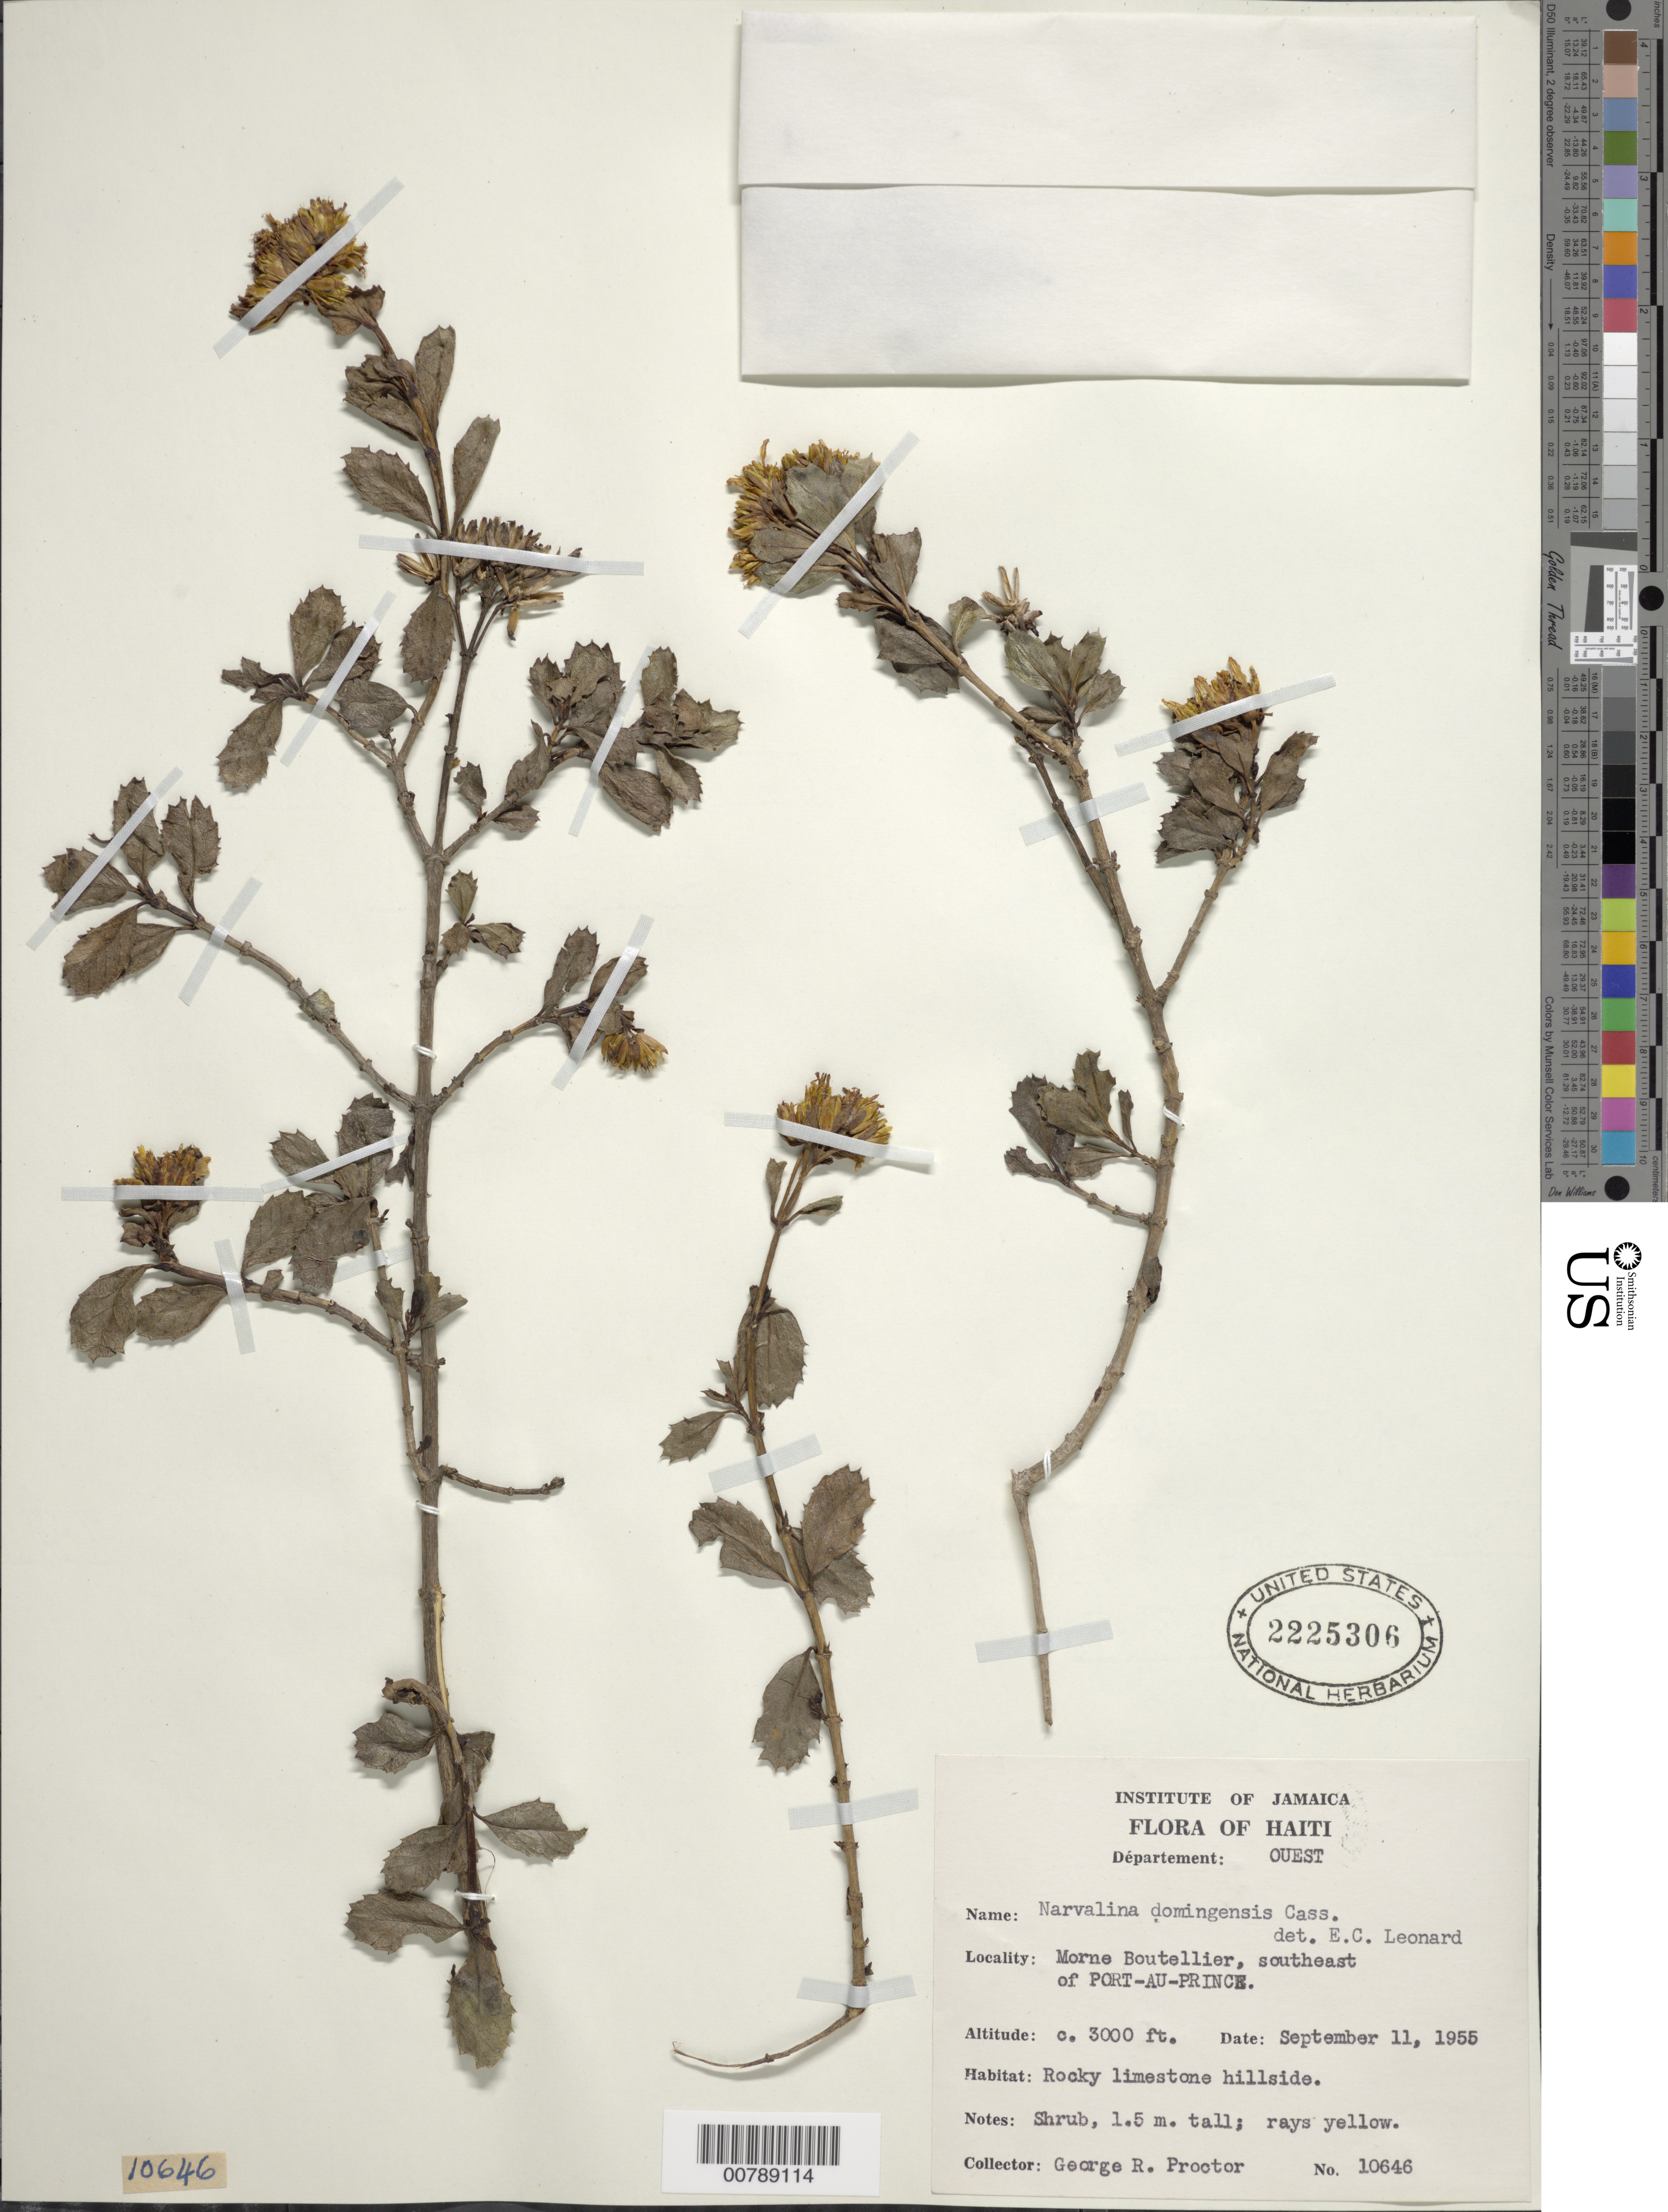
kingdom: Plantae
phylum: Tracheophyta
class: Magnoliopsida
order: Asterales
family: Asteraceae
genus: Narvalina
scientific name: Narvalina domingensis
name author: (Cass.) Less.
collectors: G. R. Proctor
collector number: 10646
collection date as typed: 11 Sep 1955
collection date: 1955-09-11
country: Haiti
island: Hispaniola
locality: Morne Boutellier, southeast of Port-au-Prince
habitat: Rocky limestone hillside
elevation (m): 914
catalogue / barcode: US 2225306